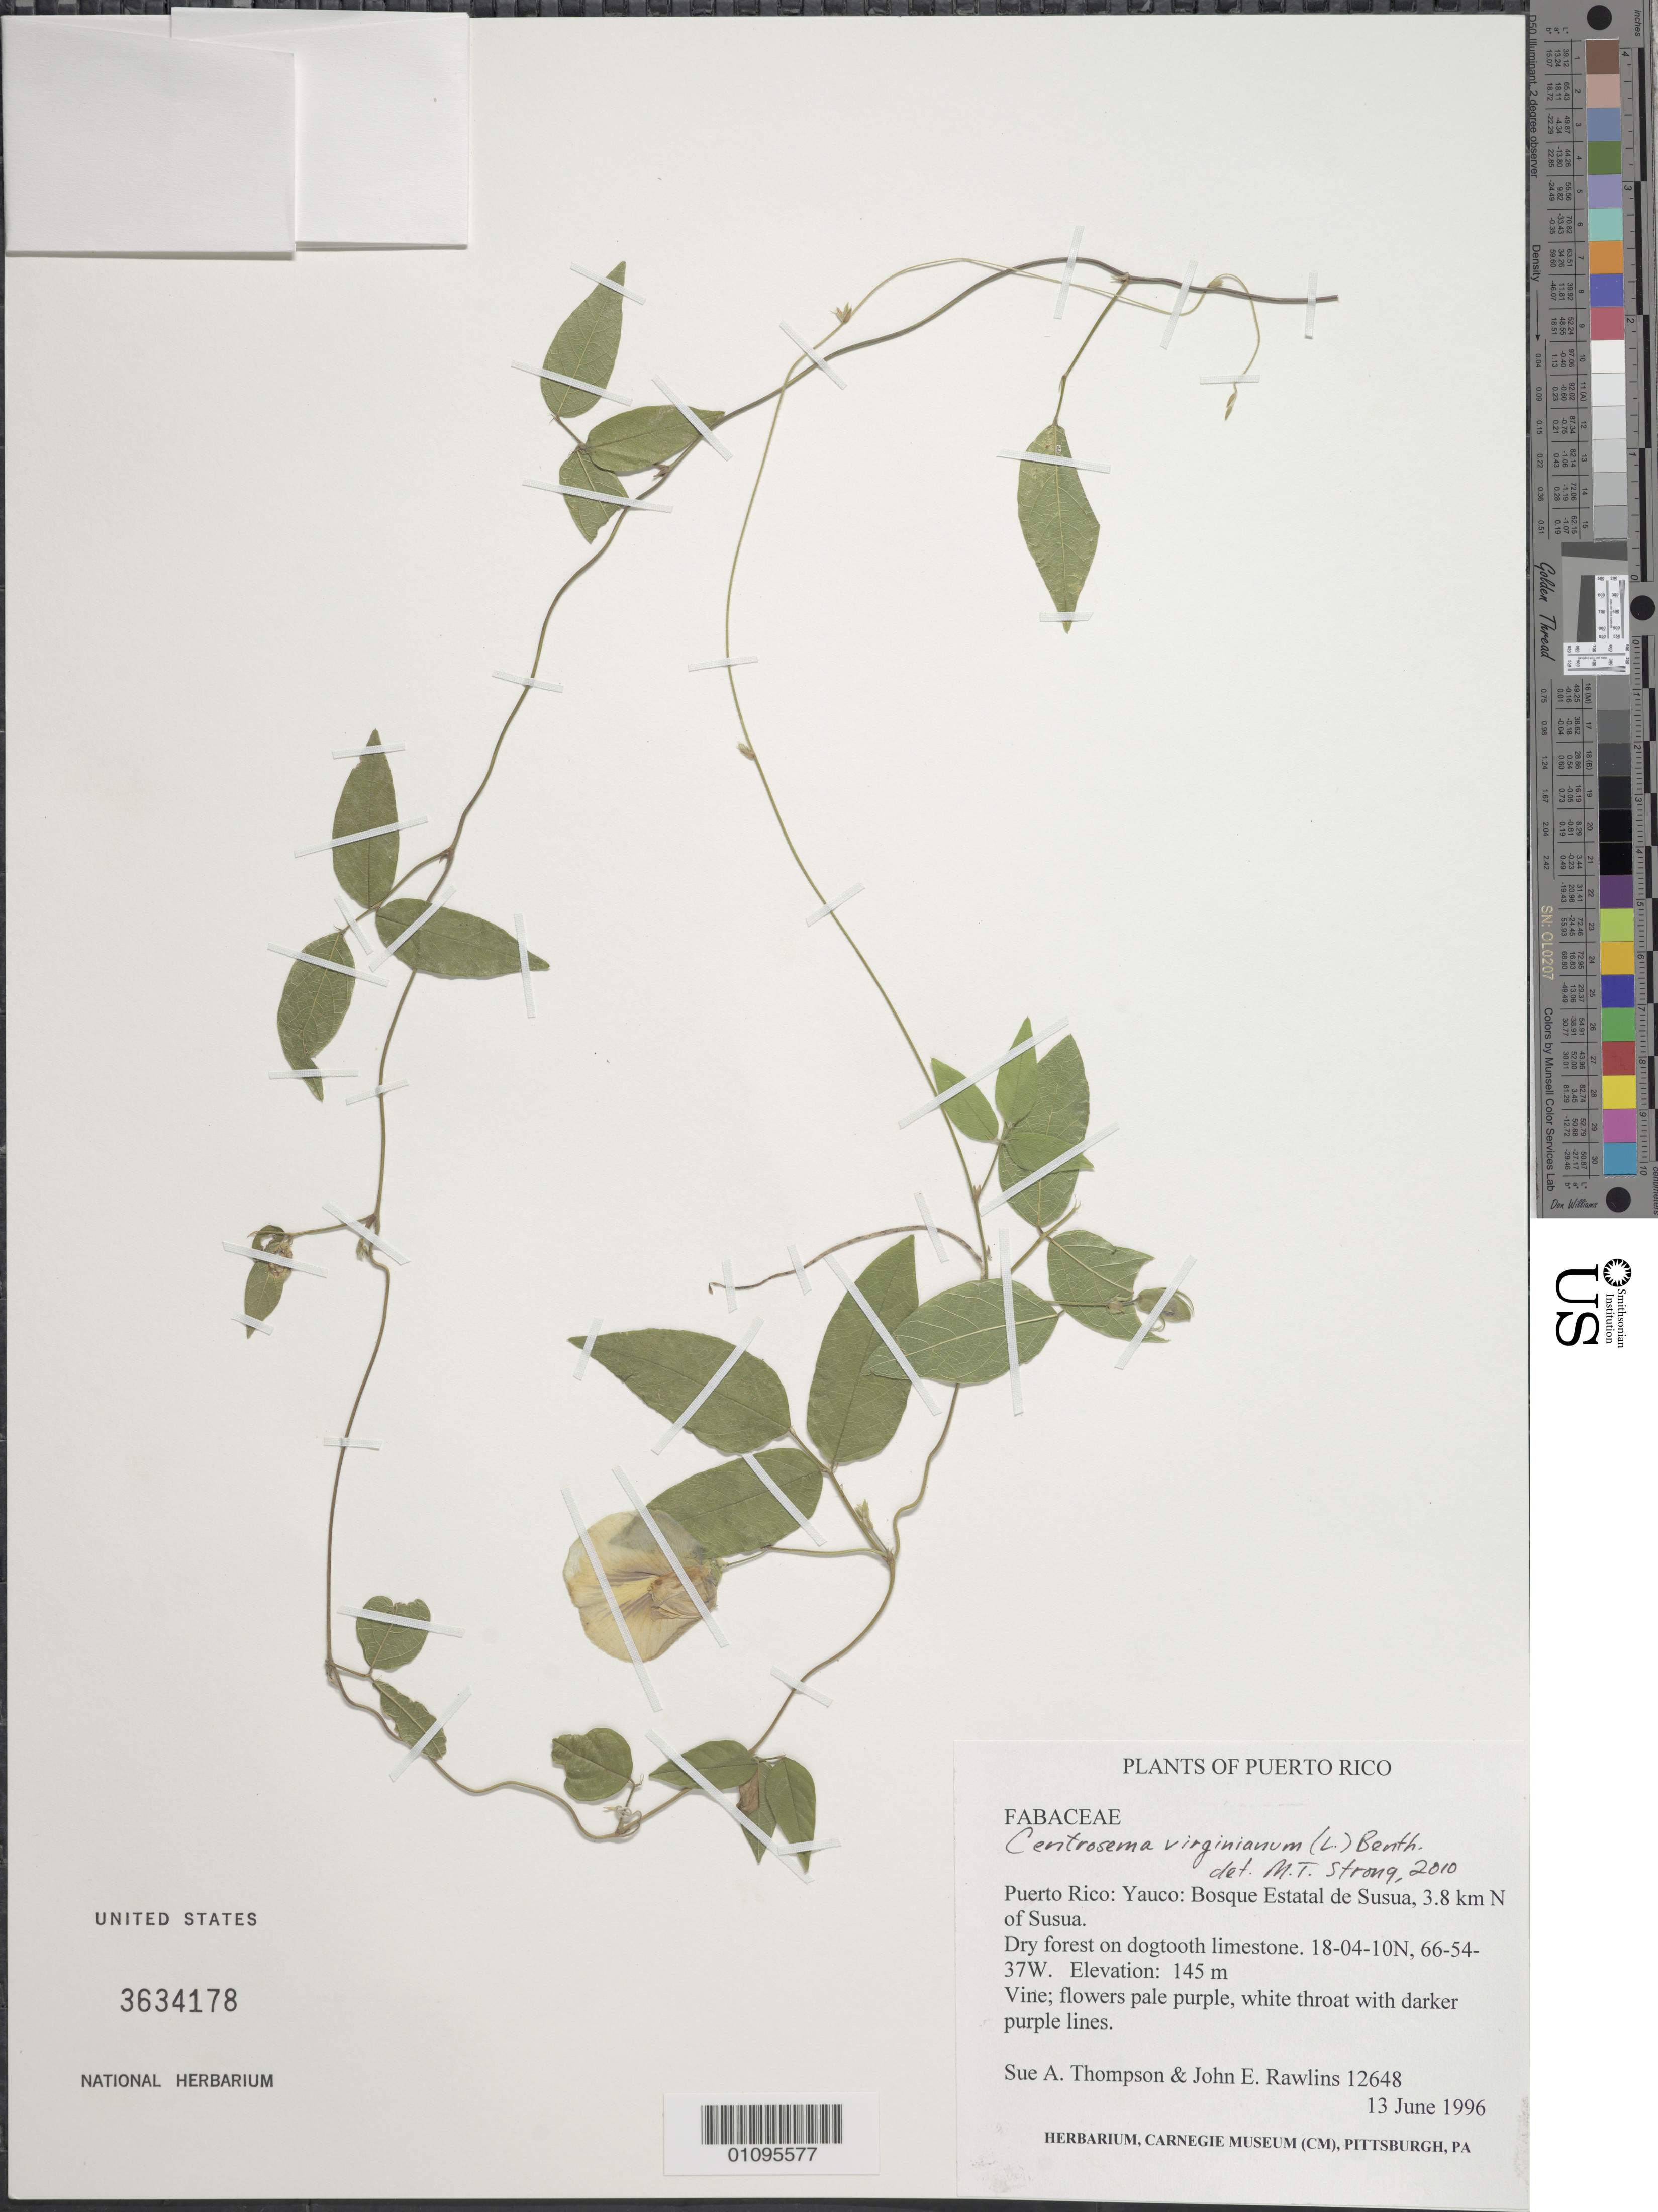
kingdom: Plantae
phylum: Tracheophyta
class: Magnoliopsida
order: Fabales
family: Fabaceae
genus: Centrosema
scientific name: Centrosema virginianum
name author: (L.) Benth.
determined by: Strong, M. T., (US), Smithsonian Institution - National Museum of Natural History (UNITED STATES)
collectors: S. A. Thompson & J. Rawlins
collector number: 12648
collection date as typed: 13 Jun 1996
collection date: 1996-06-13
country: Puerto Rico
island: Puerto Rico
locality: Yauco: Bosque Estatal de Susua, 3.8 km N of Susua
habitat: Dry forest on dogtooth limestone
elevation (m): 145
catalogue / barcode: US 3634178